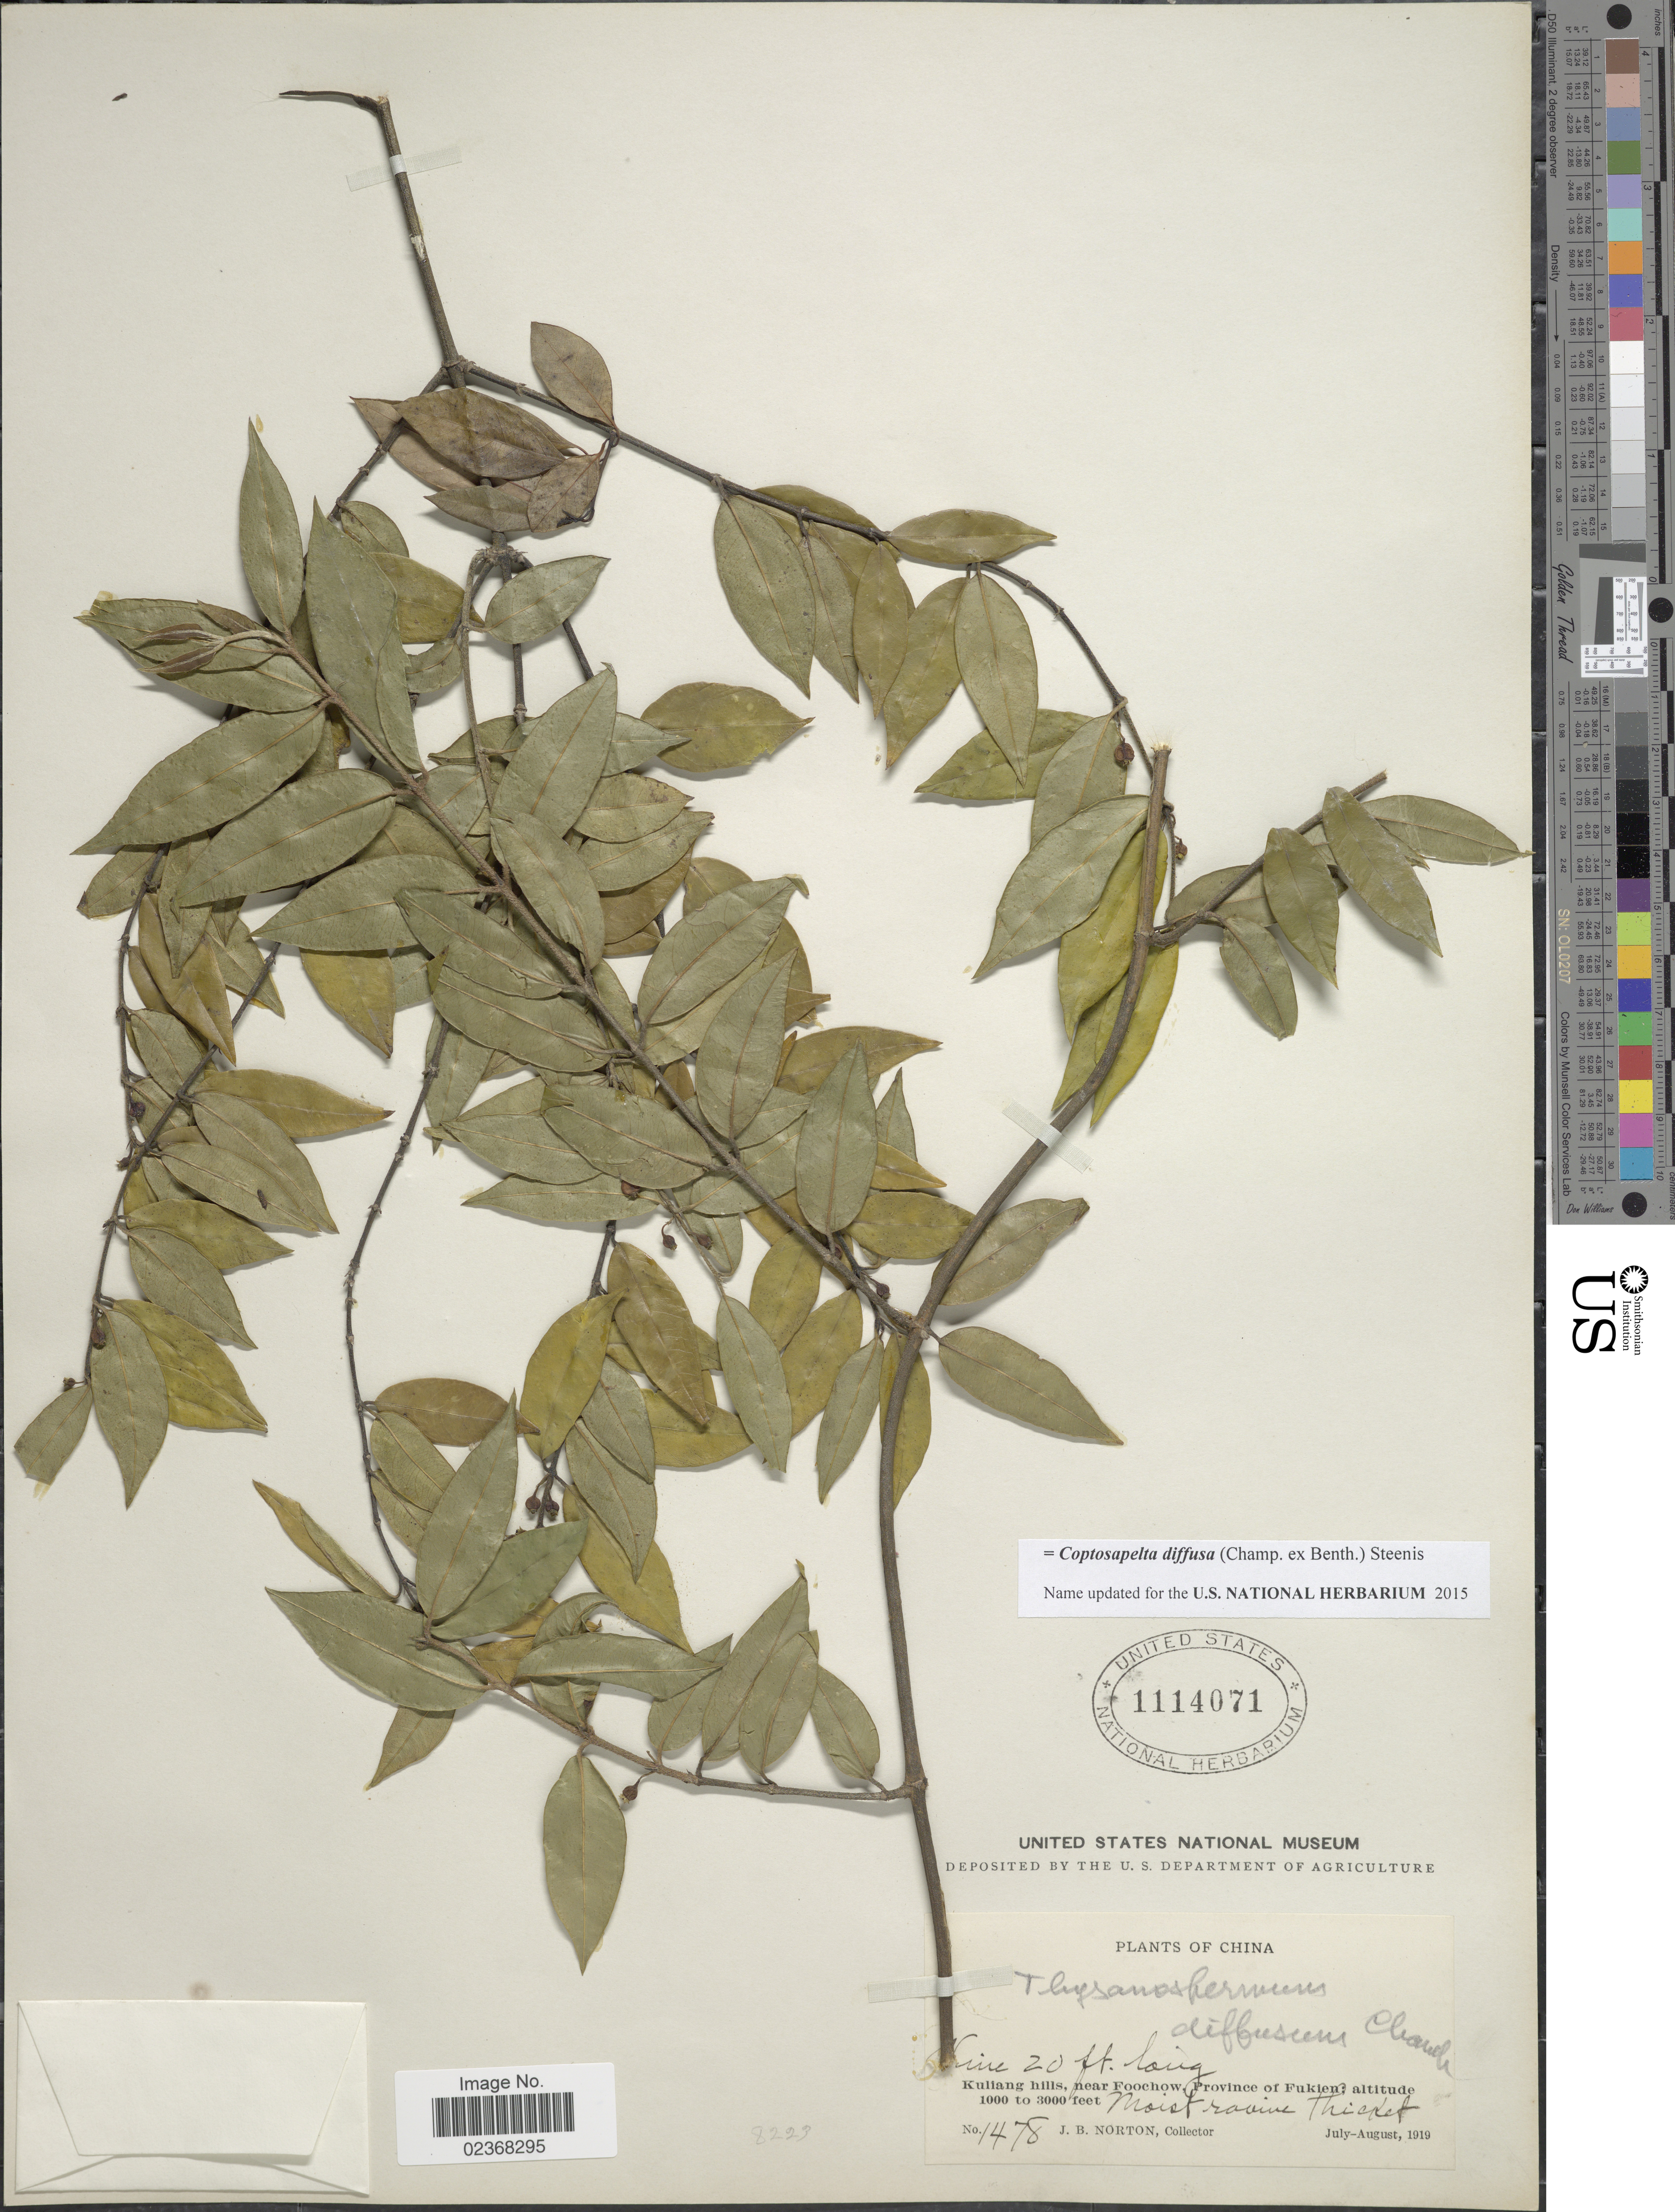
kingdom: Plantae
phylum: Tracheophyta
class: Magnoliopsida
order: Gentianales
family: Rubiaceae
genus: Coptosapelta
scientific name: Coptosapelta diffusa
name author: (Champ. ex Benth.) Steenis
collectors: J. B. Norton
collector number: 1478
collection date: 1919-07/1919-08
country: China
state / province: Fujian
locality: Kuliang hills, near Foochow, Province of Fukien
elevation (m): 305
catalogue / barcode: US 1114071